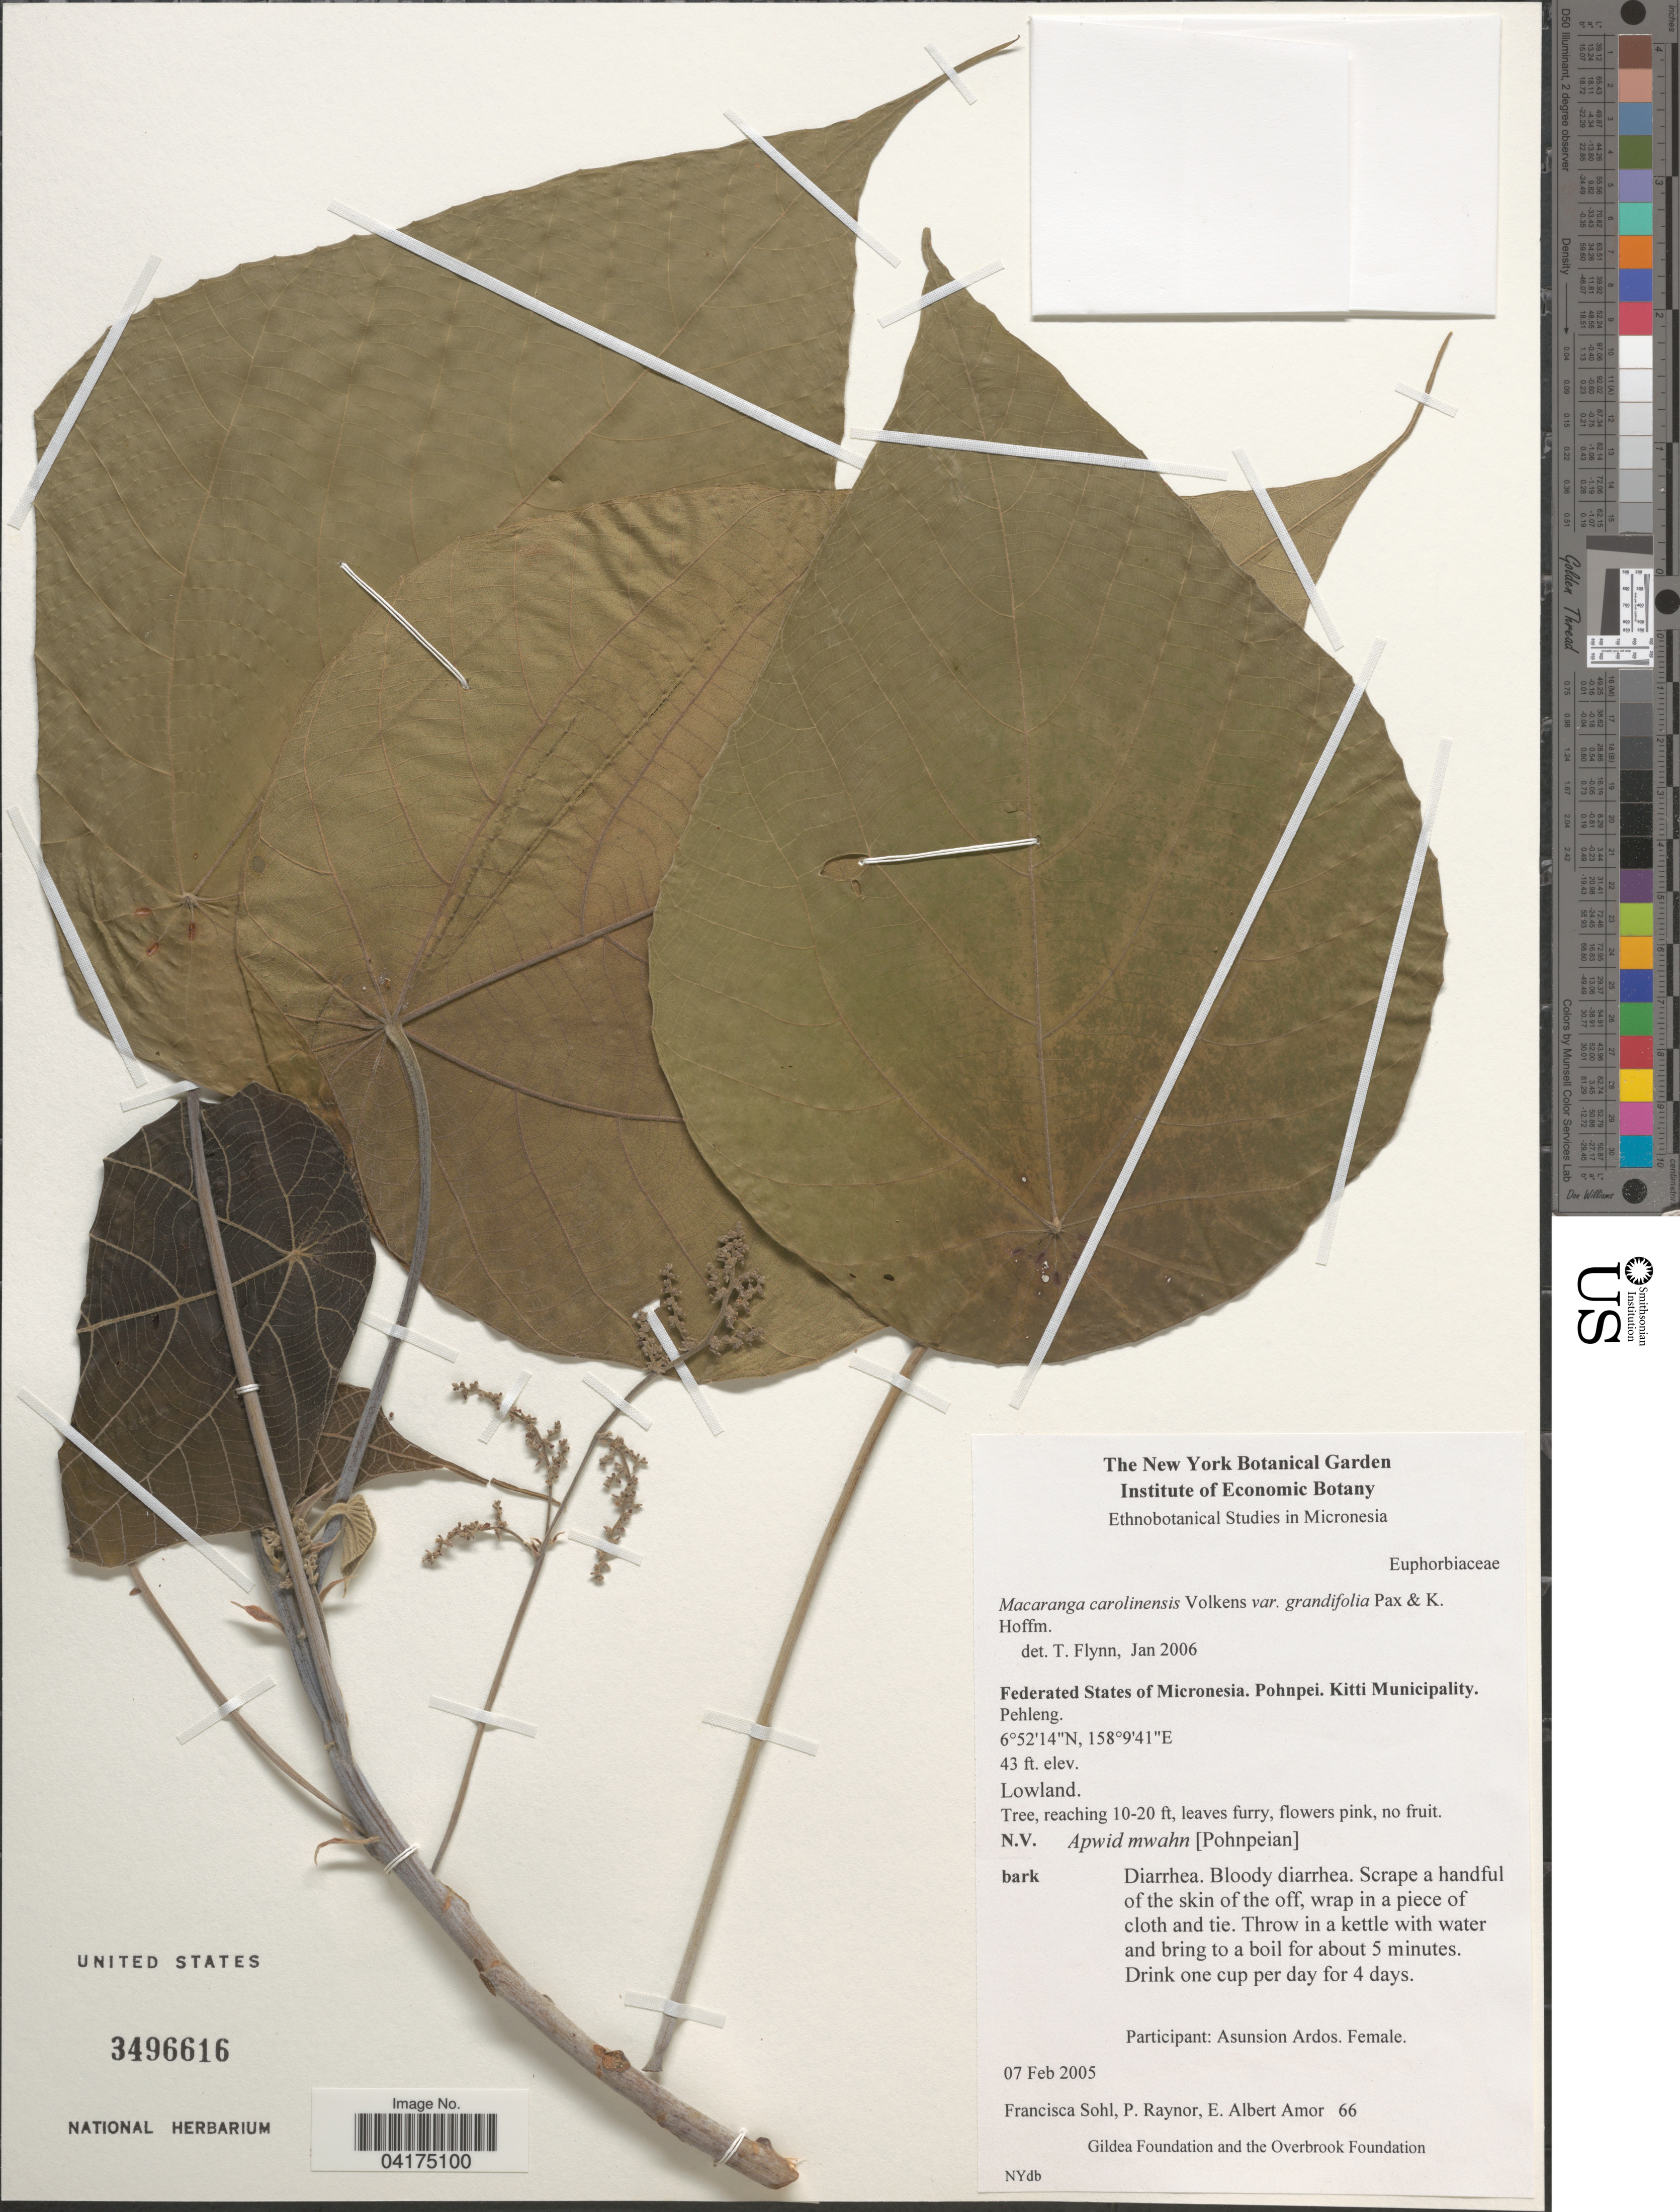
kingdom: Plantae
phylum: Tracheophyta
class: Magnoliopsida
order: Malpighiales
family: Euphorbiaceae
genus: Macaranga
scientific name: Macaranga carolinensis var. grandifolia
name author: Pax & K. Hoffm.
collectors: F. Sohl, P. Raynor & E. A. Amor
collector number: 66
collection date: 2005-02-07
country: Micronesia, Federated States of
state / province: Pohnpei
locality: Kitti Municipality. Pehleng.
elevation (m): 13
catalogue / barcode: US 3496616